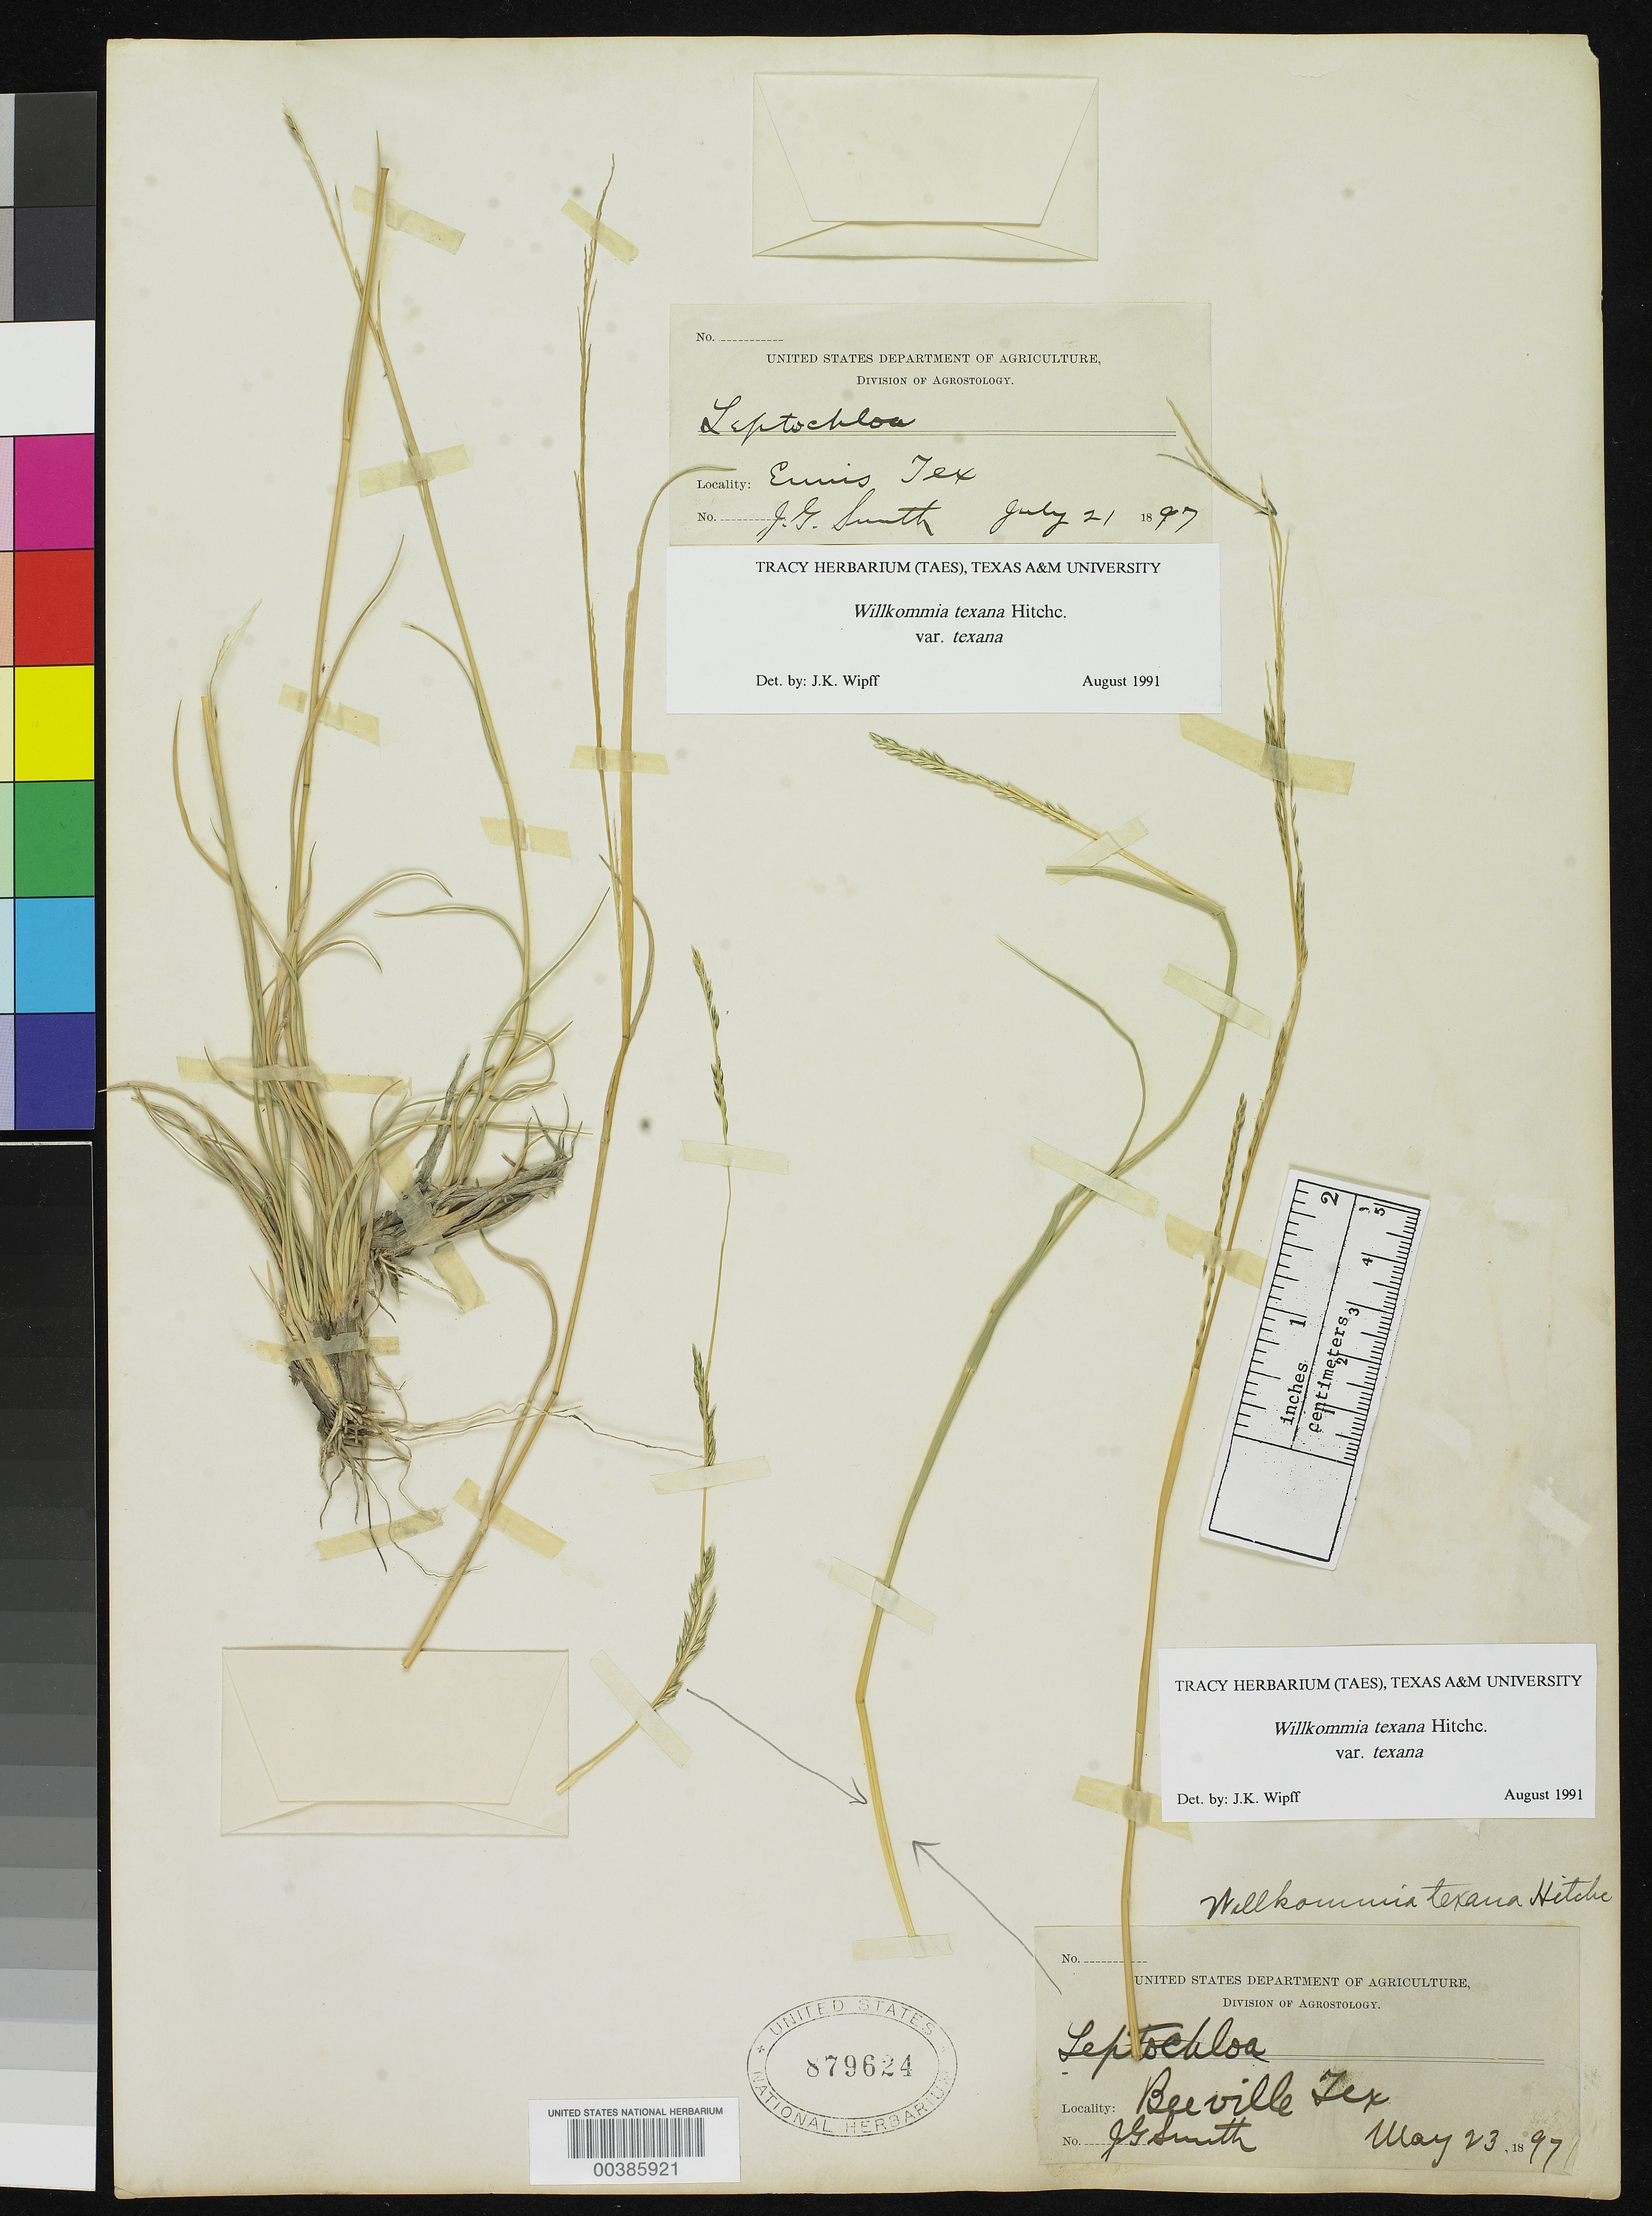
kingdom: Plantae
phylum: Tracheophyta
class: Liliopsida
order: Poales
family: Poaceae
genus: Willkommia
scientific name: Willkommia texana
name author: Hitchc.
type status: Isotype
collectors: J. G. Smith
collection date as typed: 21 Jul 1897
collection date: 1897-07-21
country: United States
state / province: Texas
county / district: Ellis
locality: Ennis.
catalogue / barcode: US 879624